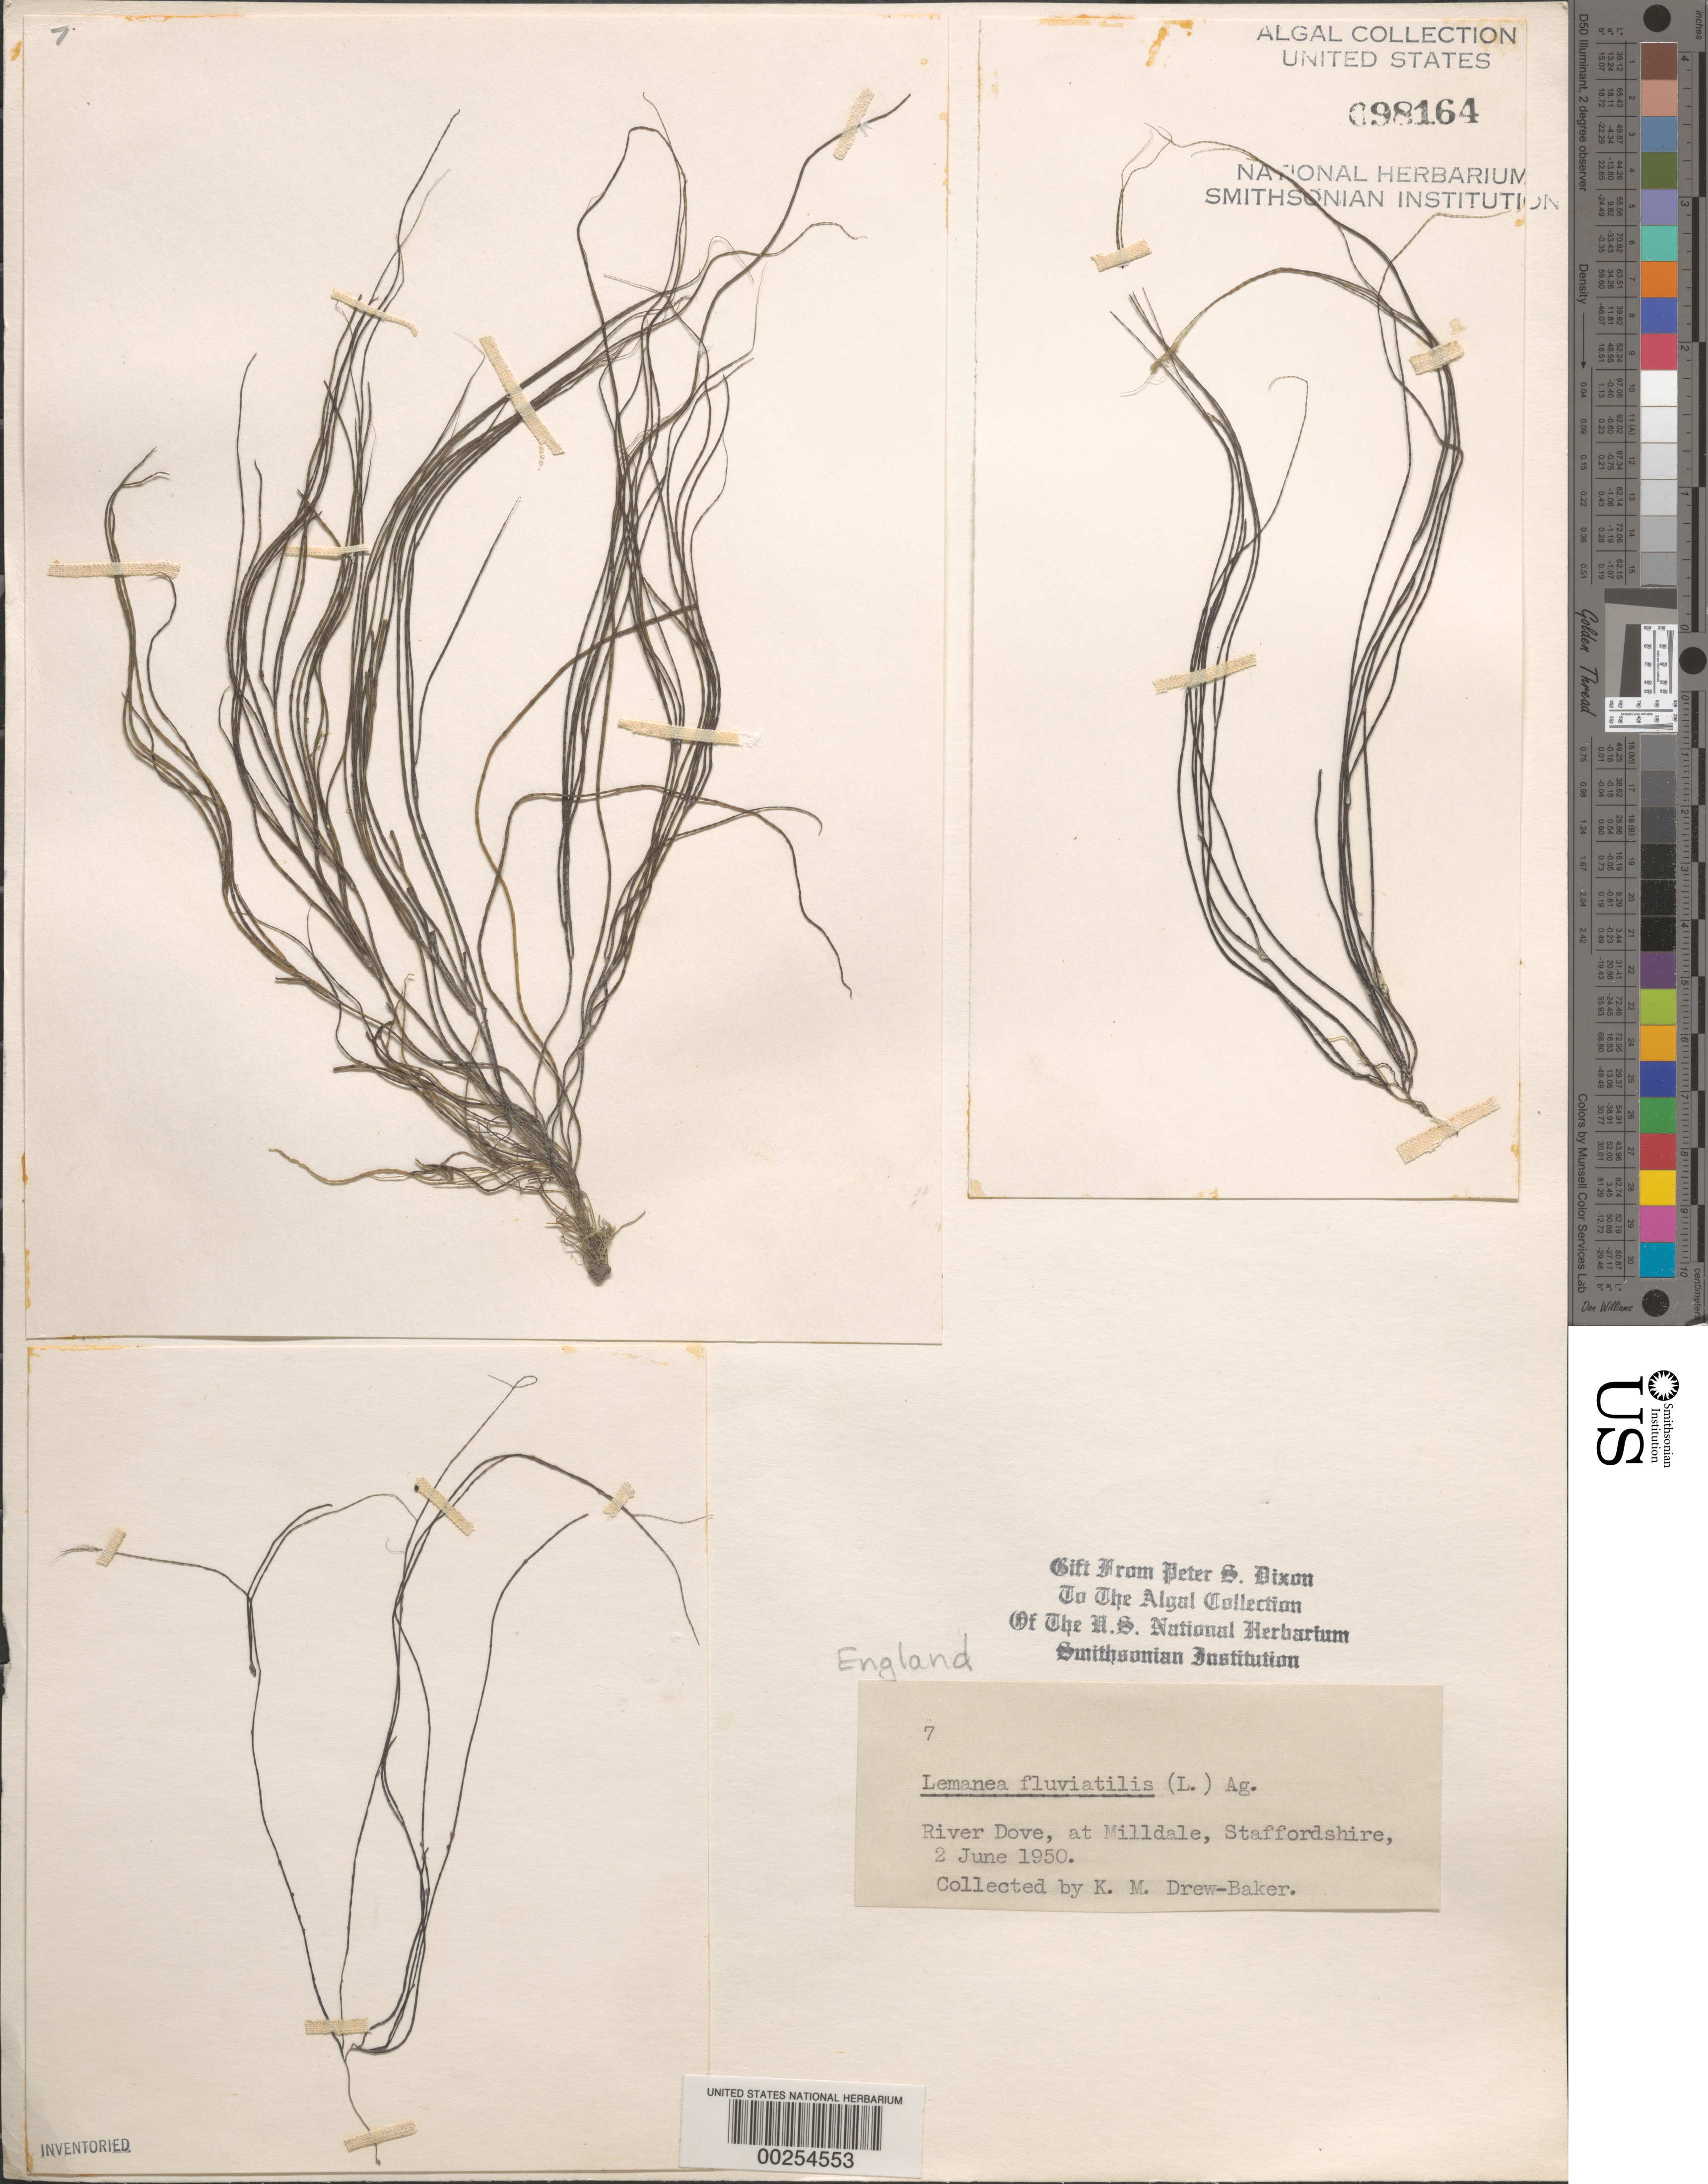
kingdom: Plantae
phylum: Rhodophyta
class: Florideophyceae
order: Batrachospermales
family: Lemaneaceae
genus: Lemanea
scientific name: Lemanea fluviatilis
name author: (L.) C. Agardh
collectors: K. M. Drew-Baker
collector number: PSD 7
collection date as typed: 02 Jun 1950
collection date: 1950-06-02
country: United Kingdom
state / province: England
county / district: Derbyshire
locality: River Dove, Milldale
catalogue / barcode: US 98164